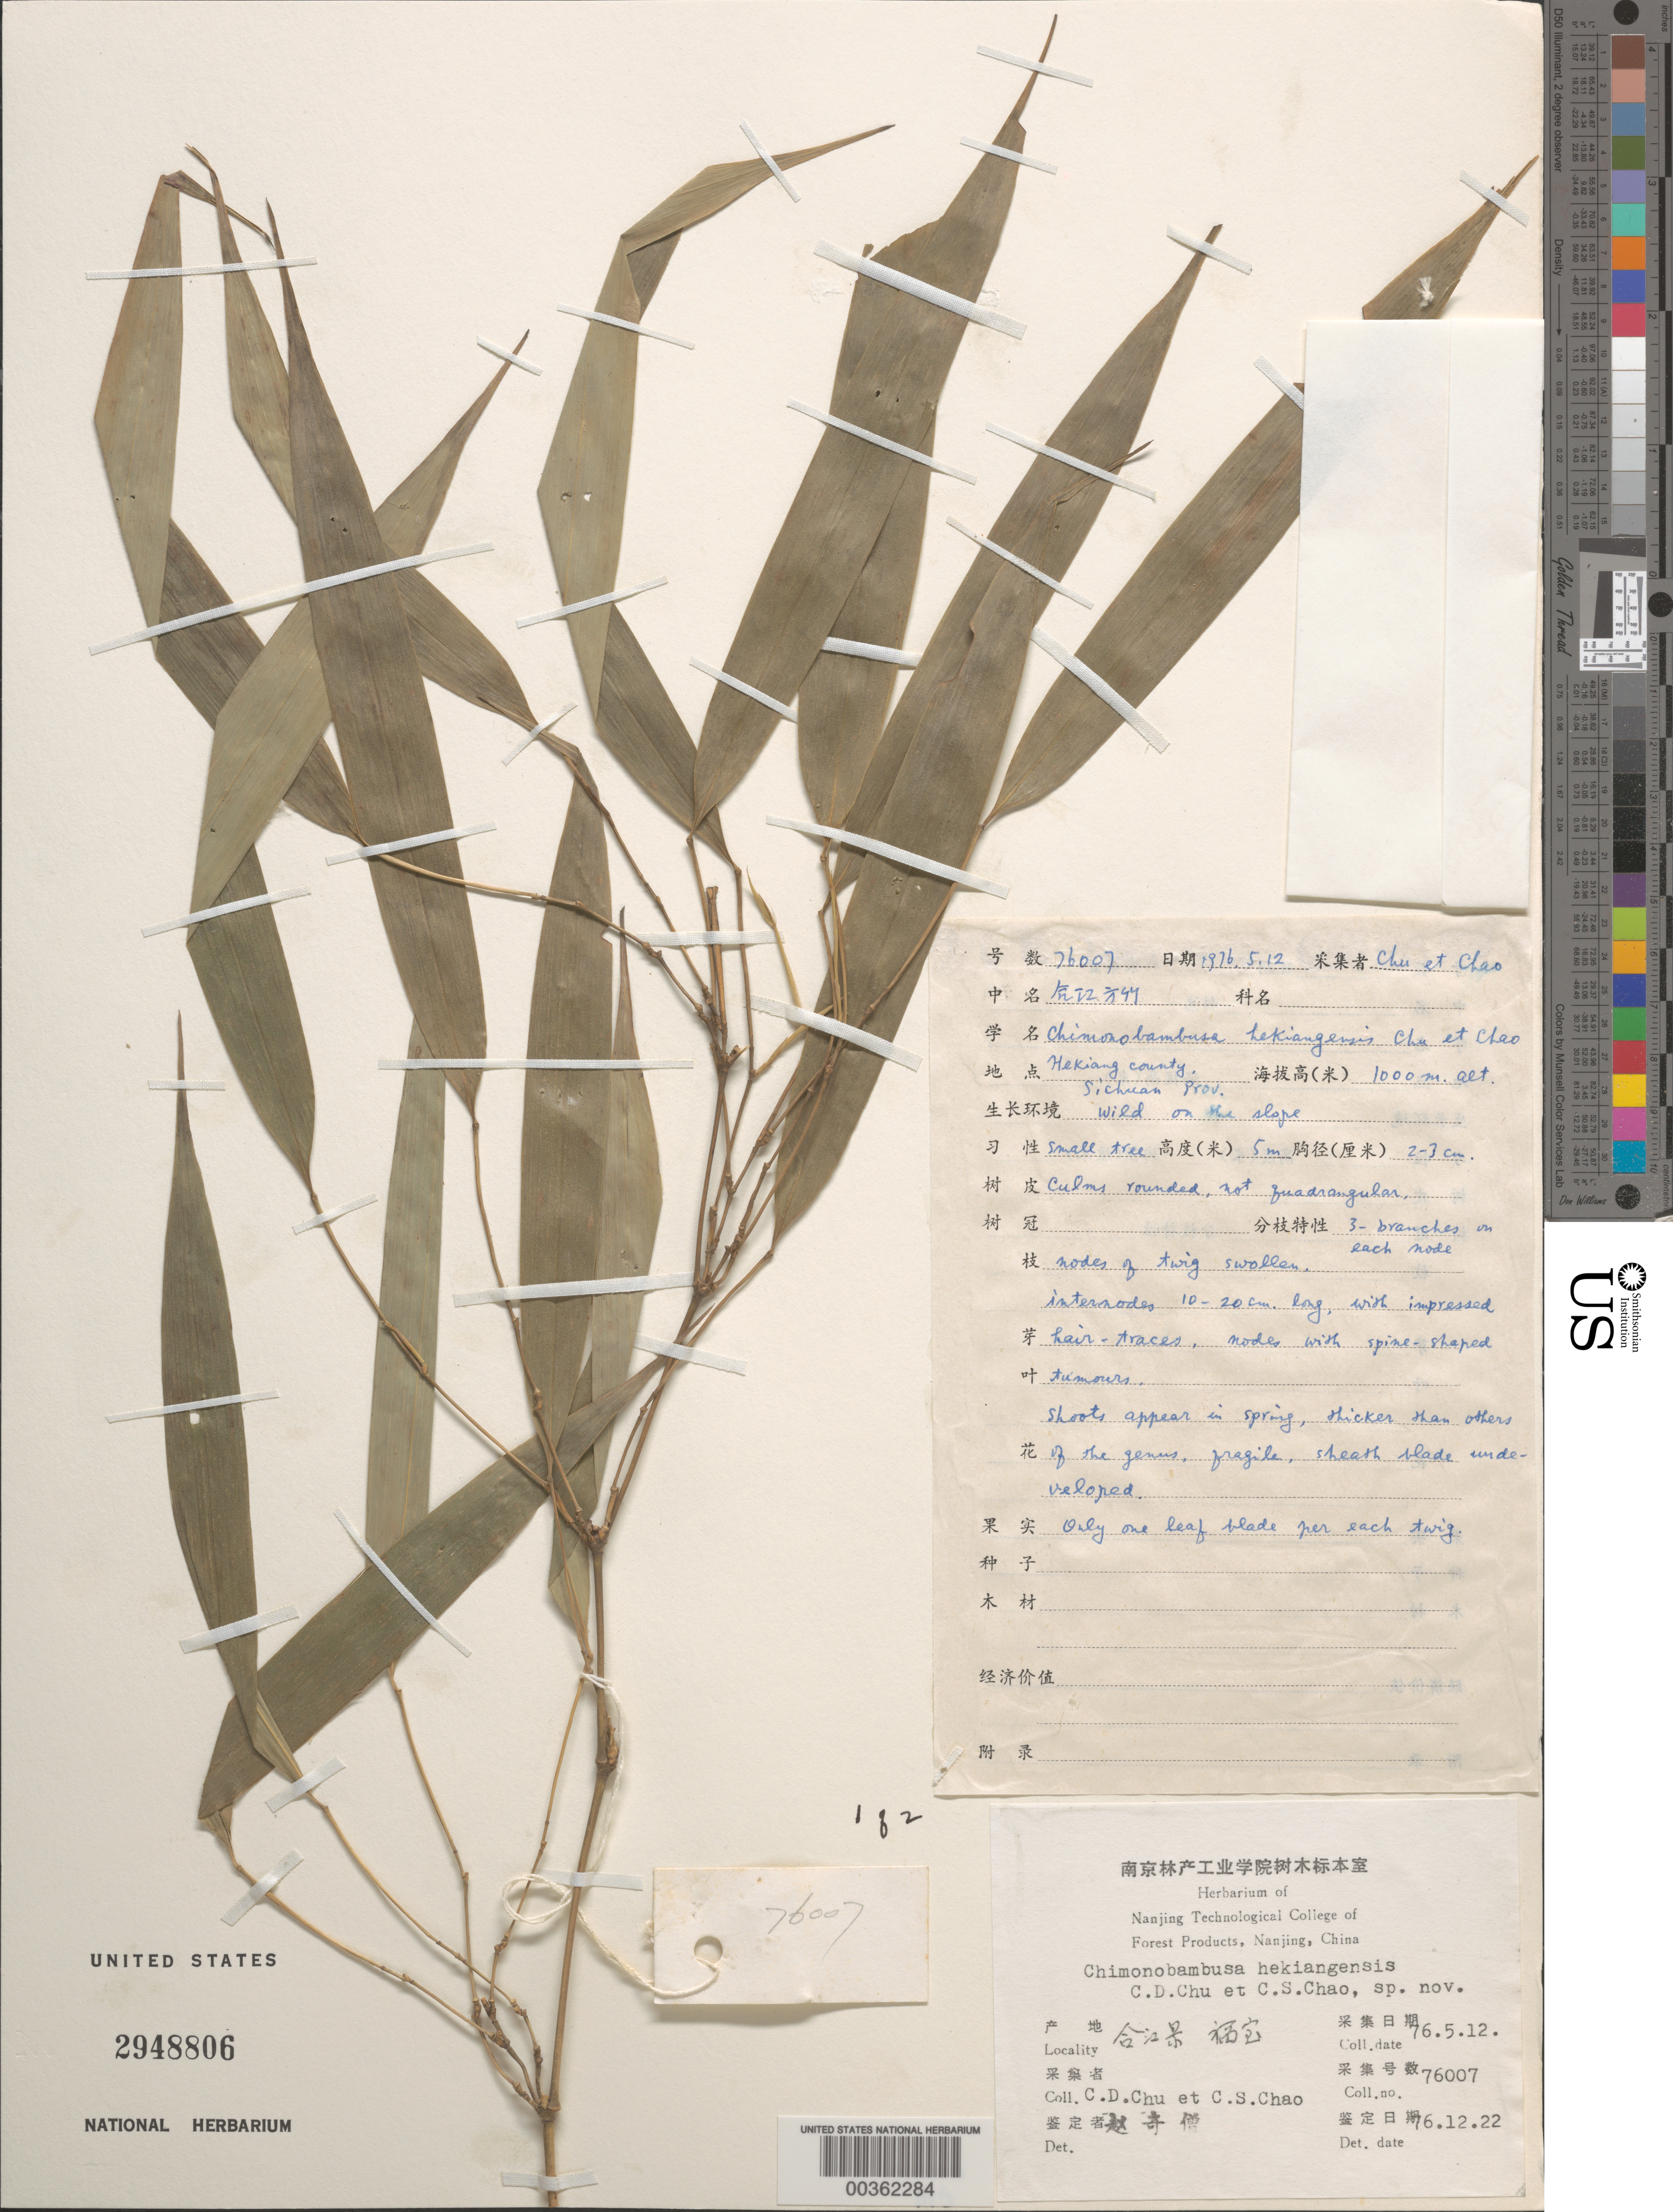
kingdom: Plantae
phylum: Tracheophyta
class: Liliopsida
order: Poales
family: Poaceae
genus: Chimonobambusa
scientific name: Chimonobambusa hejiangensis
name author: C.D. Chu & C.S. Chao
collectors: C. Chu & C. Chao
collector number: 76007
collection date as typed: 12 May 1976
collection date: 1976-05-12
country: China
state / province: Sichuan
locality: Hekiang cty, sichuan prov.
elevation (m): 1000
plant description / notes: Name as "hekiangensis" on specimen label; published as "hejiangensis".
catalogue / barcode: US 2948806